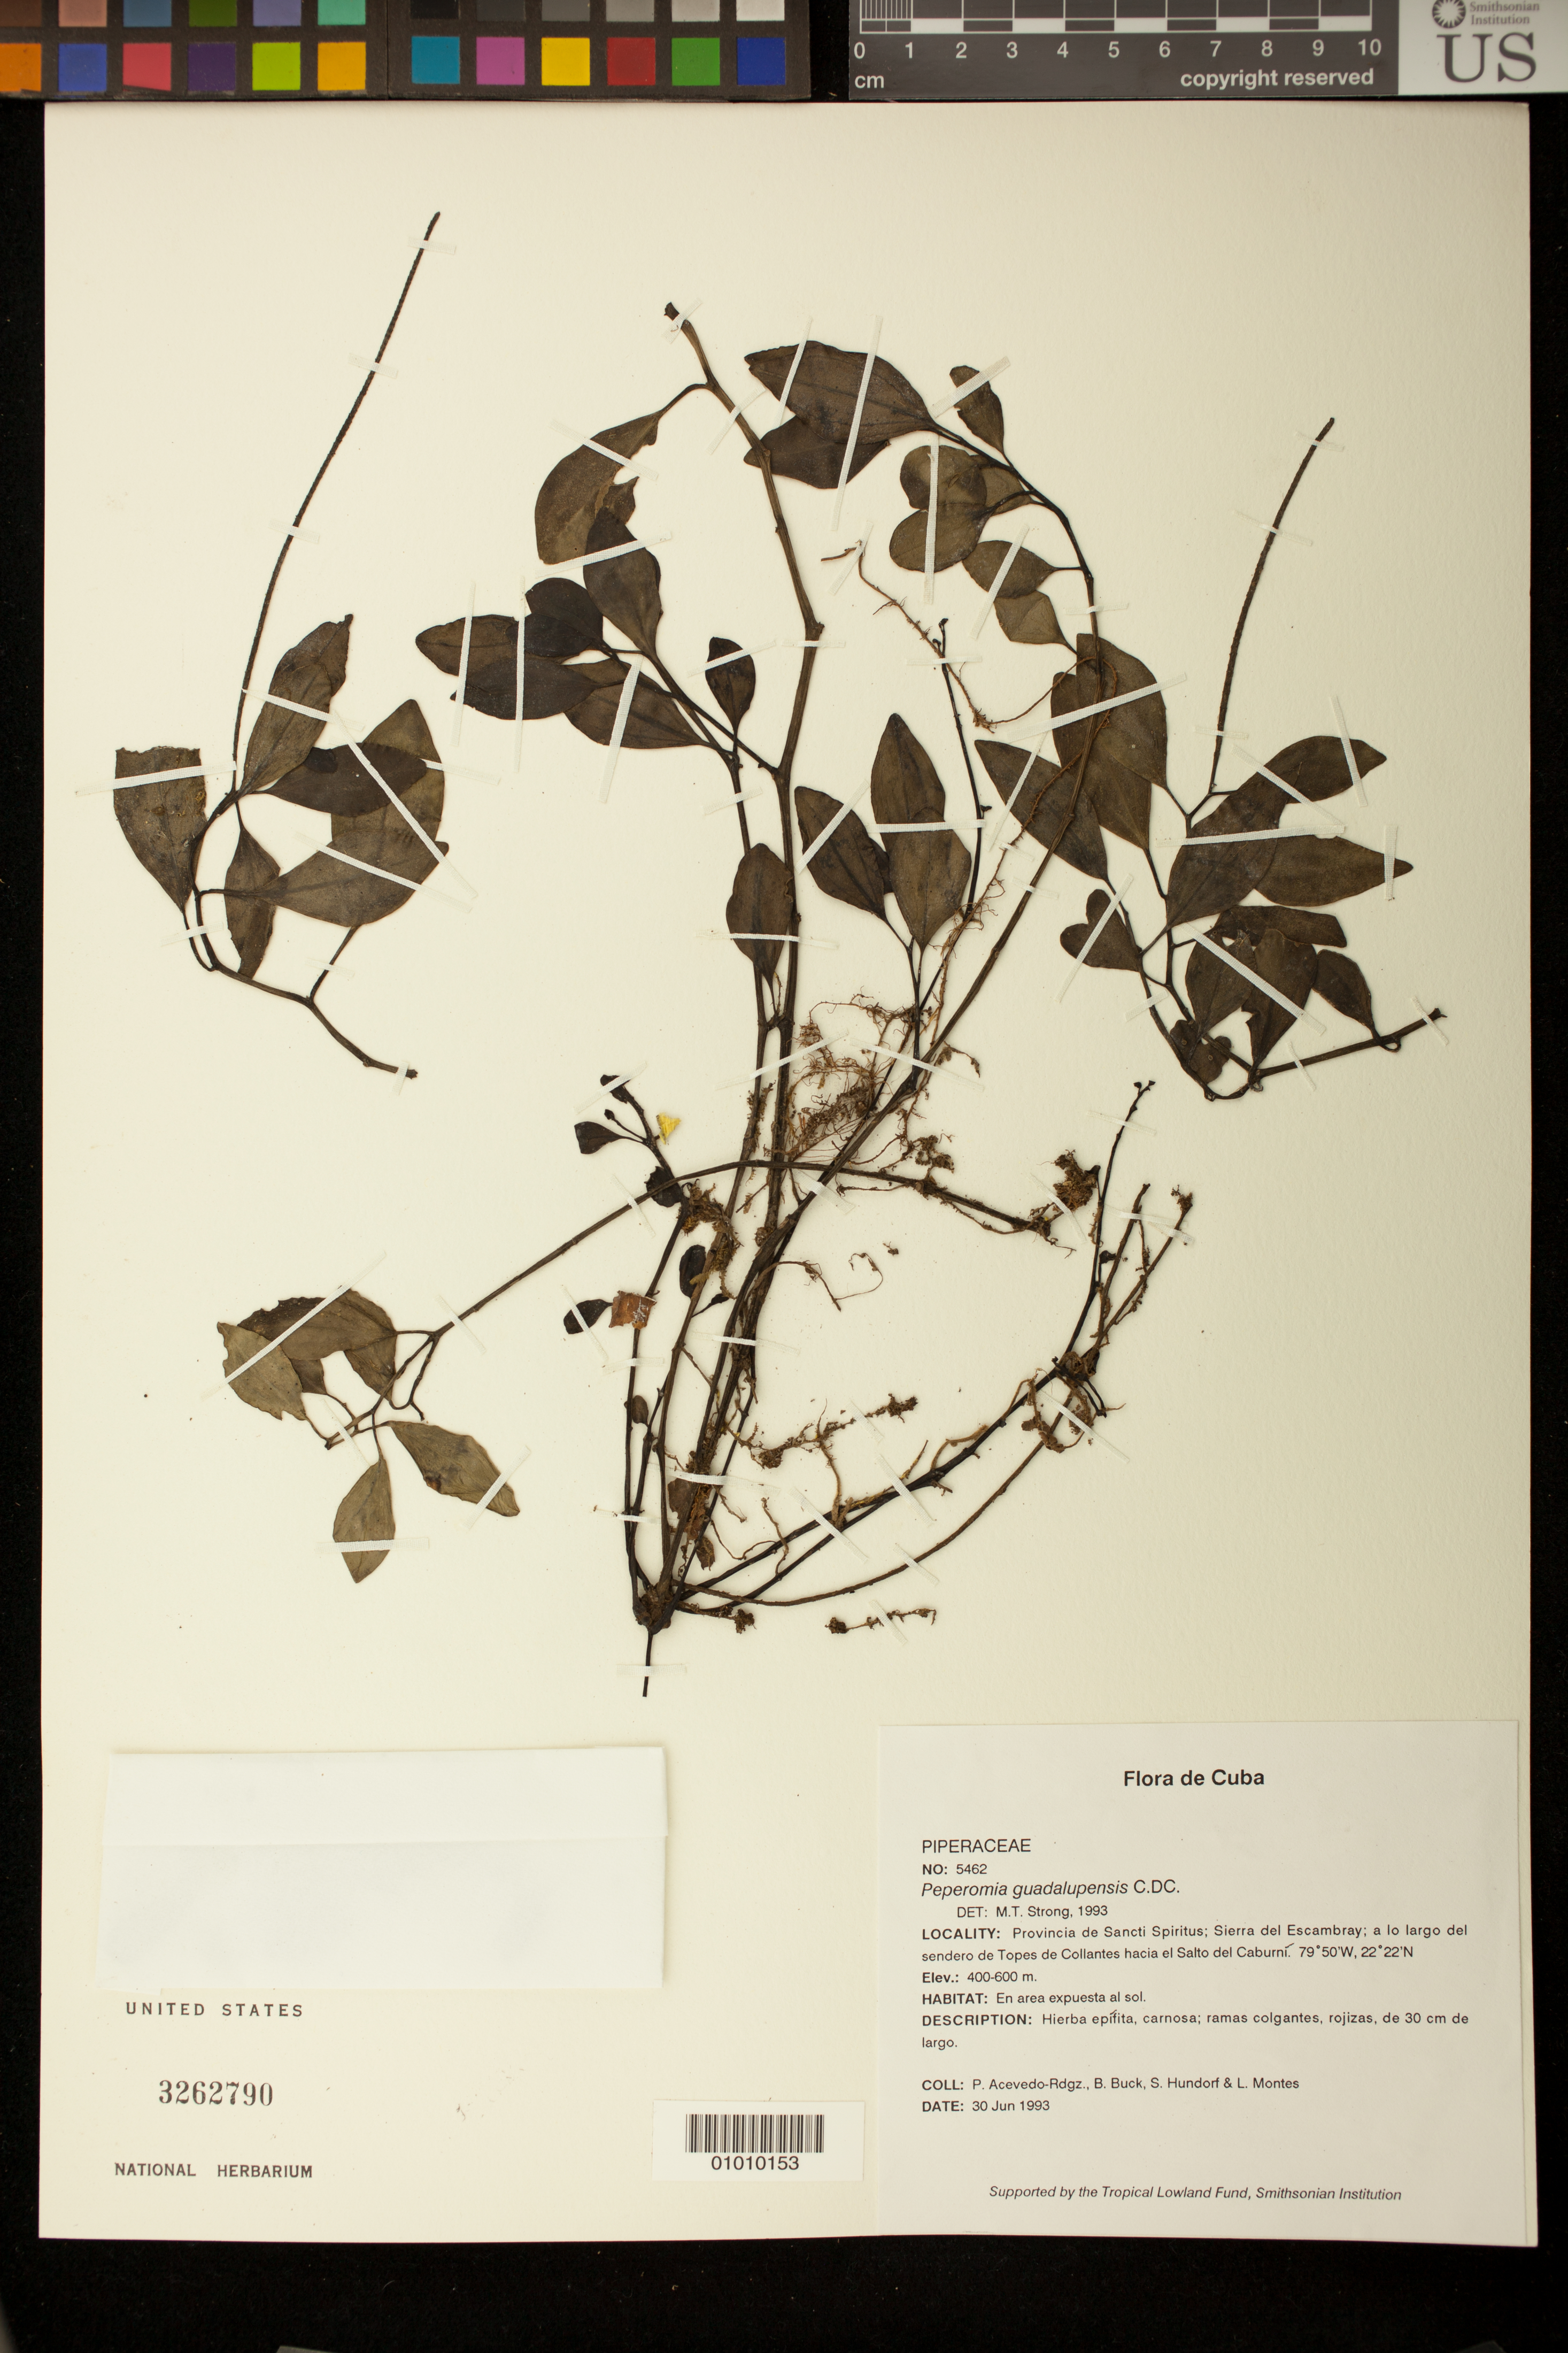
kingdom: Plantae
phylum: Tracheophyta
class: Magnoliopsida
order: Piperales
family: Piperaceae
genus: Peperomia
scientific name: Peperomia guadaloupensis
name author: C. DC.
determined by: Strong, M. T., (US), Smithsonian Institution - National Museum of Natural History (UNITED STATES)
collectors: P. Acevedo-Rodr., B. Buck, S. Hundorf & L. Montes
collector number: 5462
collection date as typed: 30 Jun 1993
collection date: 1993-06-30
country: Cuba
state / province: Sancti Spiritus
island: Cuba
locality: Sierra del Escambray; a lo largo del sendero de Topes de Collantes hacia el Salto del Cabum En area expuesta al sol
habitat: En area expuesta al sol.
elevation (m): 400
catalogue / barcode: US 3262790